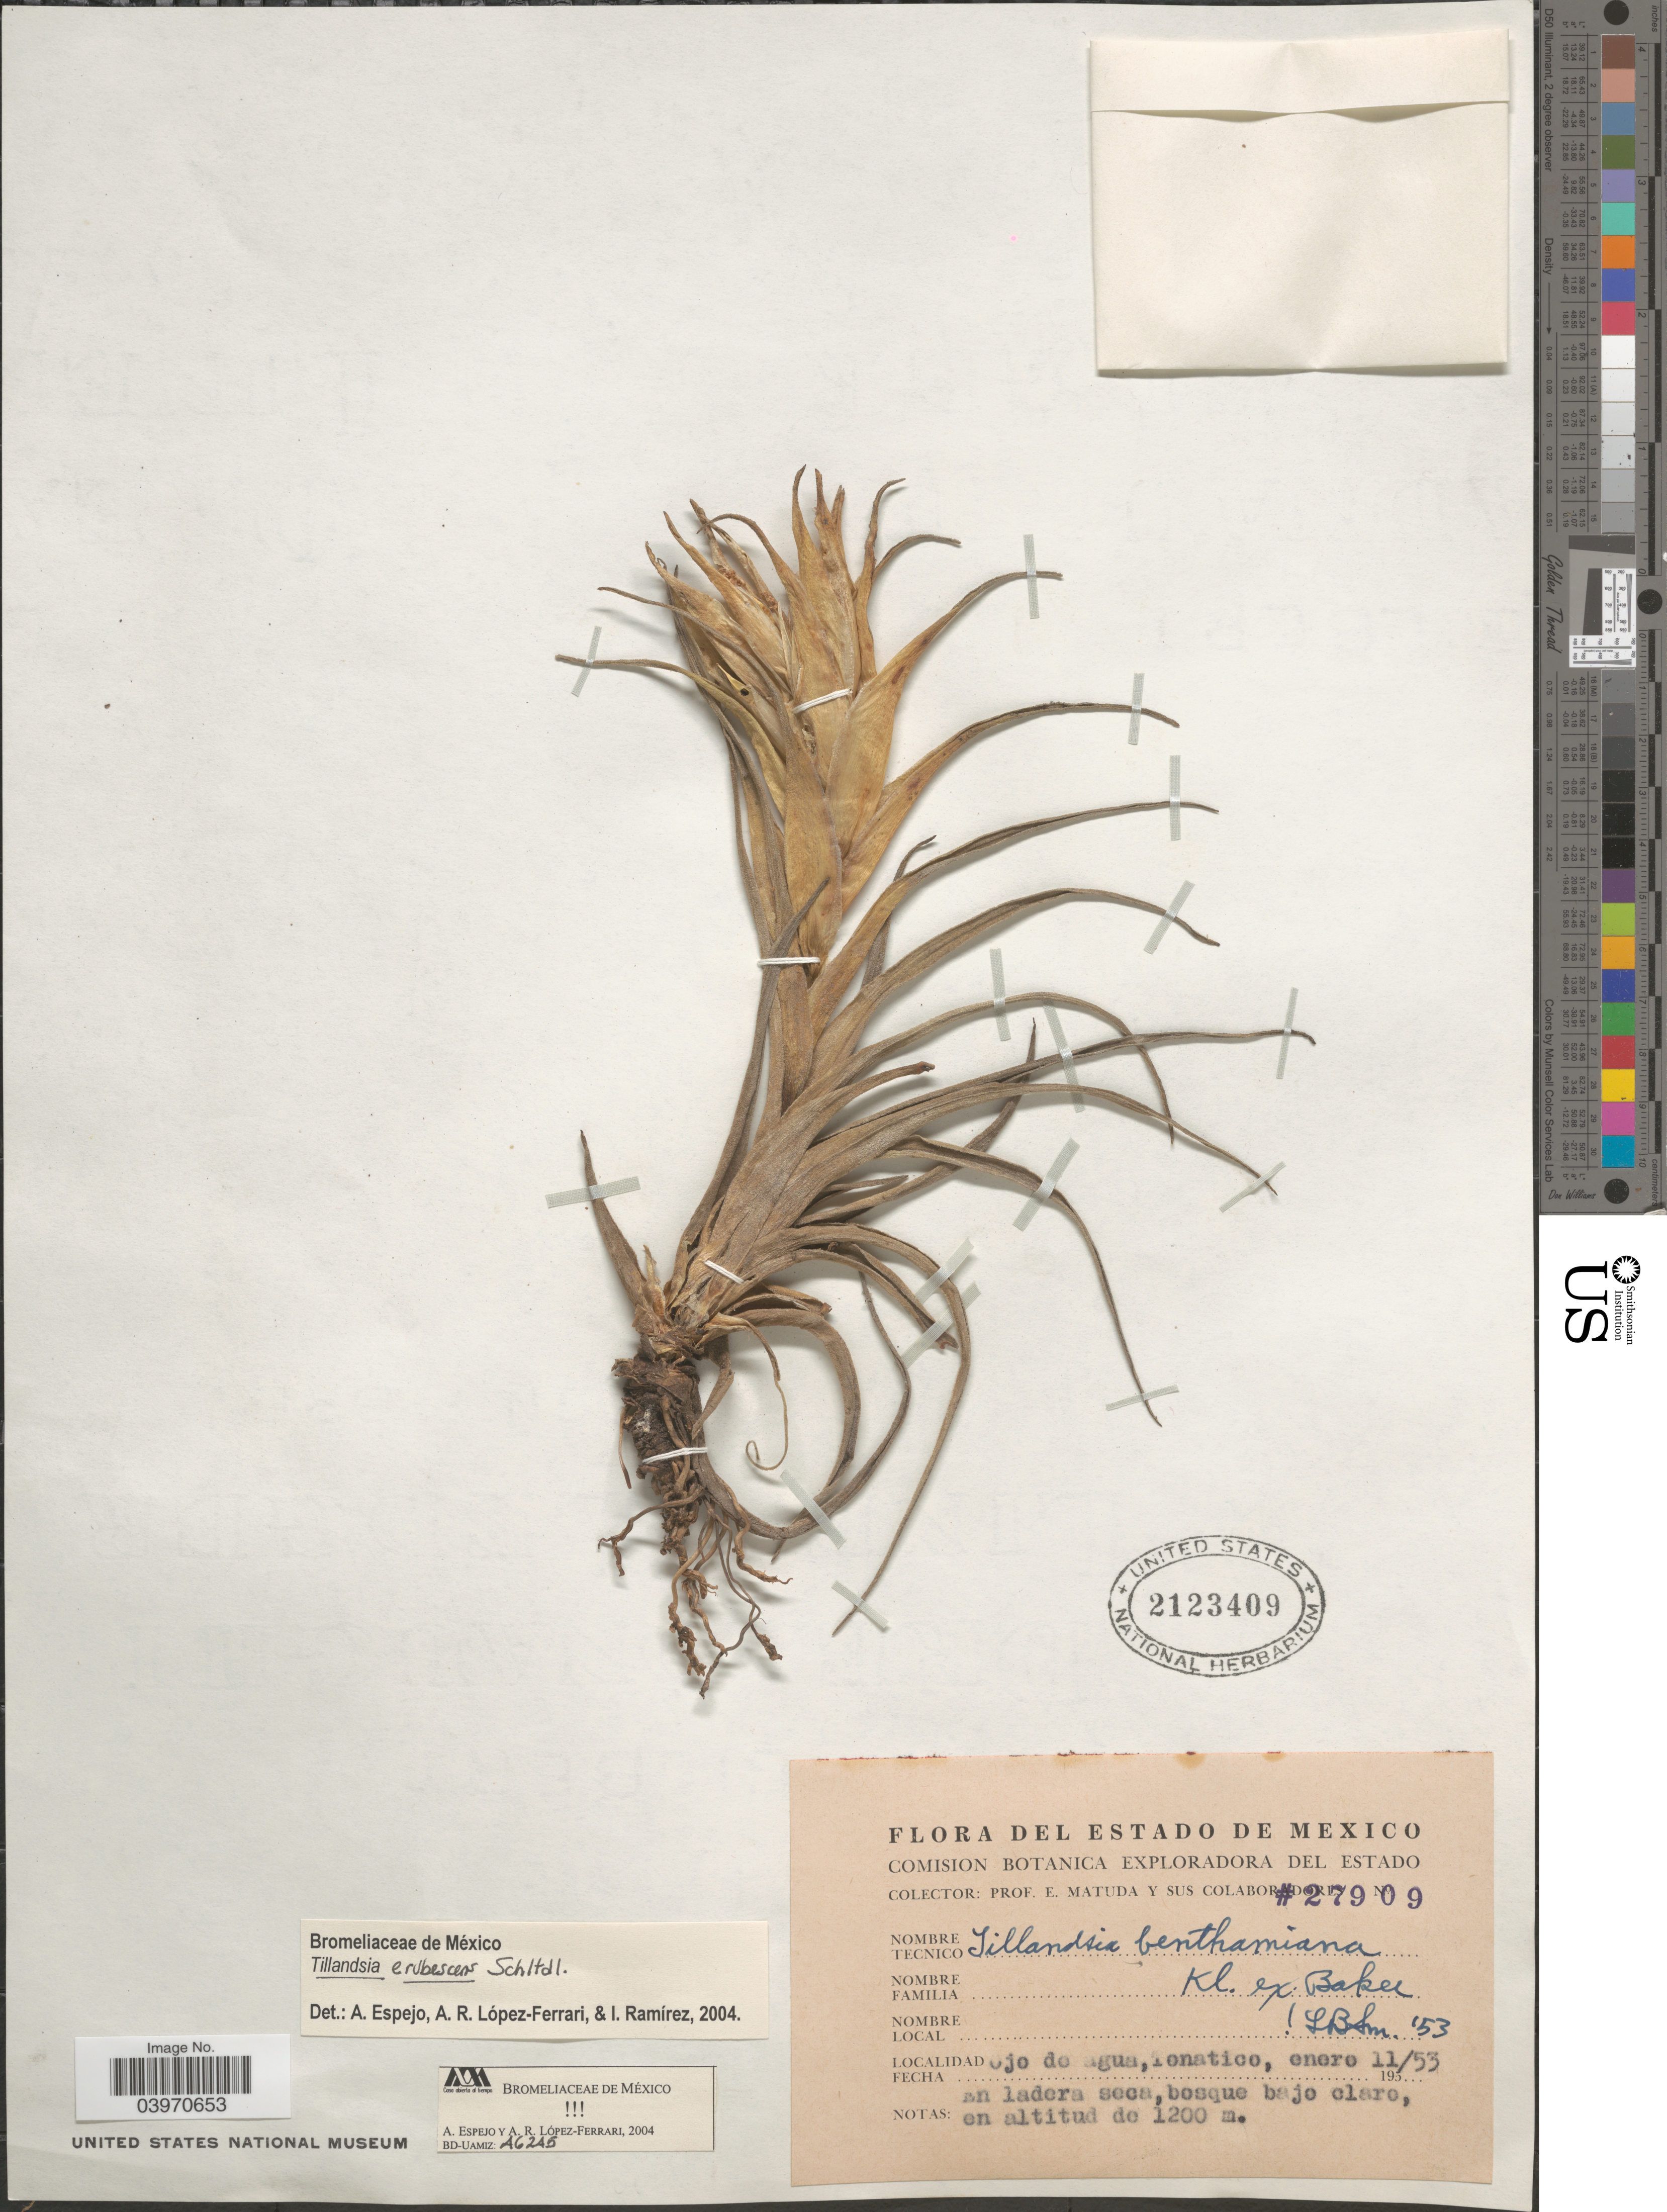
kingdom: Plantae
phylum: Tracheophyta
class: Liliopsida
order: Poales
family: Bromeliaceae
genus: Tillandsia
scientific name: Tillandsia erubescens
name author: Schltdl.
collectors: E. Matuda & Sus Colaboradores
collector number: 27909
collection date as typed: Transcribed d/m/y: 11/1/53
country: Mexico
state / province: México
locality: Ojo de agua, Tenatico.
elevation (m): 1200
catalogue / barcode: US 2123409